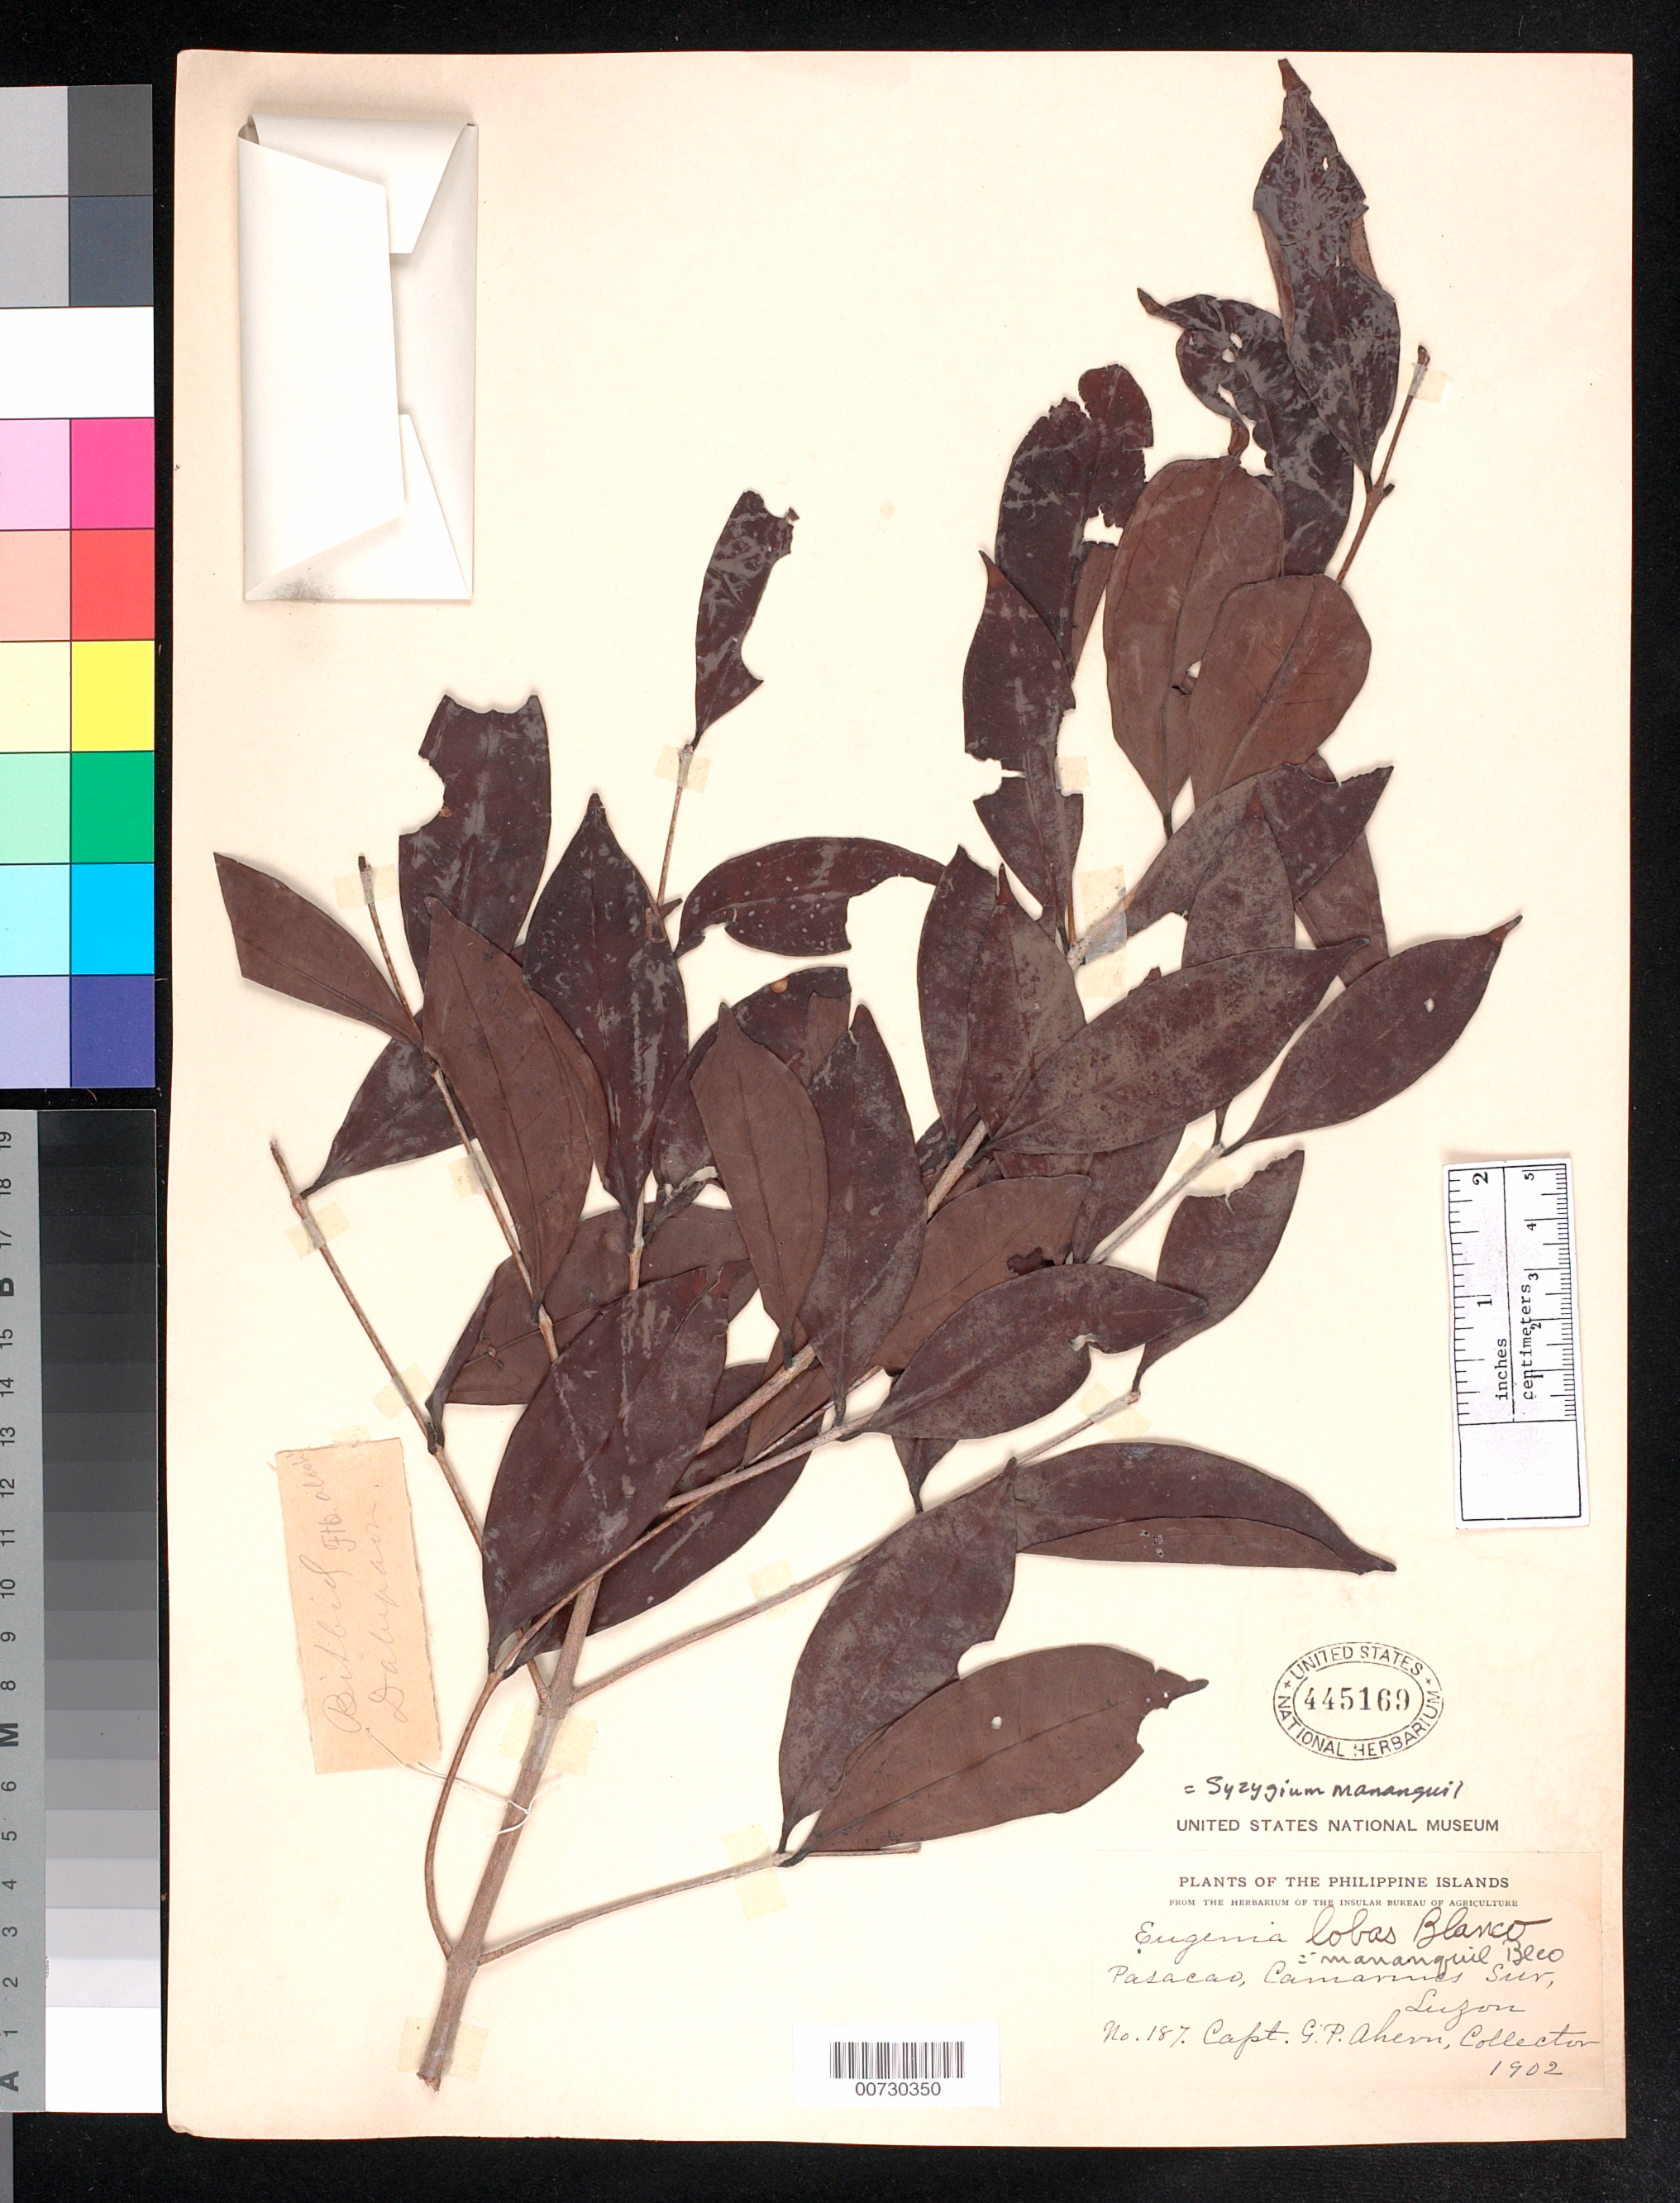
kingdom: Plantae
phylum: Tracheophyta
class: Magnoliopsida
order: Myrtales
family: Myrtaceae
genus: Syzygium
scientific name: Syzygium mananquil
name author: (Blanco) Merr.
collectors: G. Ahern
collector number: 187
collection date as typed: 1902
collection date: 1902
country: Philippines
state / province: Bicol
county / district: Camarines Sur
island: Luzon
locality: Pasacao.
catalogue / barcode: US 445169